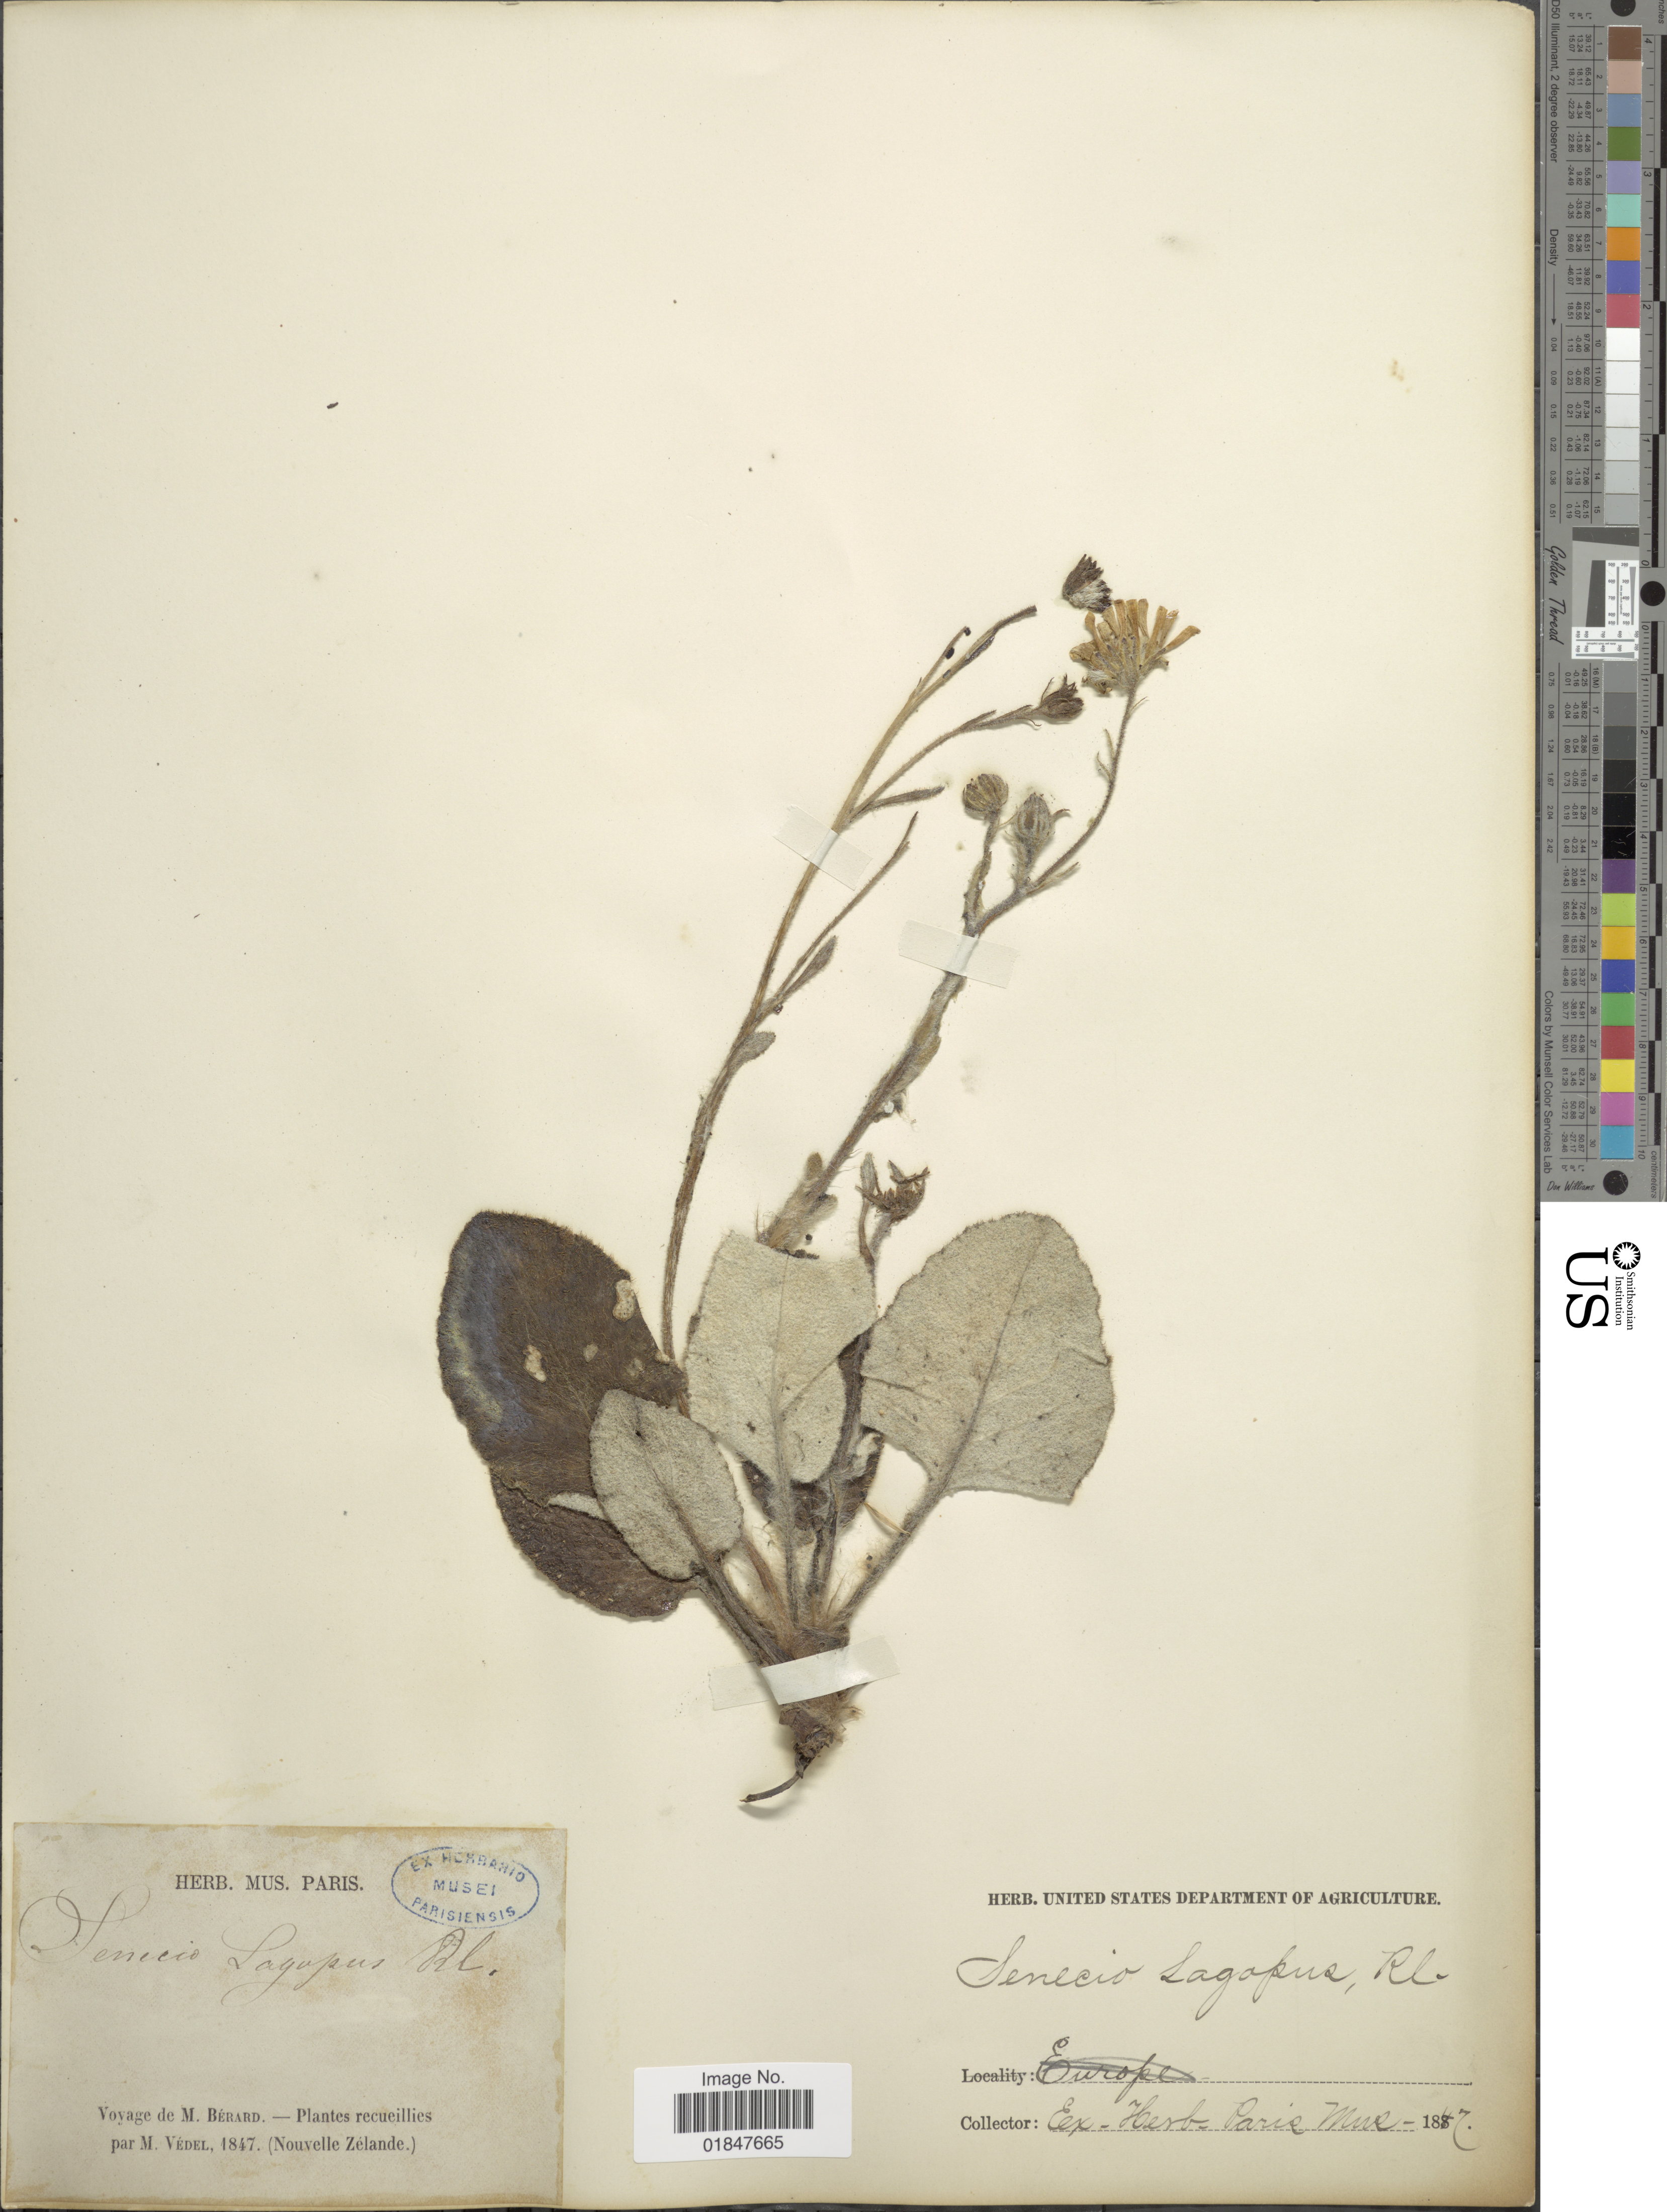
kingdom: Plantae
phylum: Tracheophyta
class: Magnoliopsida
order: Asterales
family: Asteraceae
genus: Brachyglottis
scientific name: Brachyglottis lagopus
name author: (Raoul) B. Nord.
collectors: M. Berard & M. Védel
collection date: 1847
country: New Zealand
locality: Recueillies